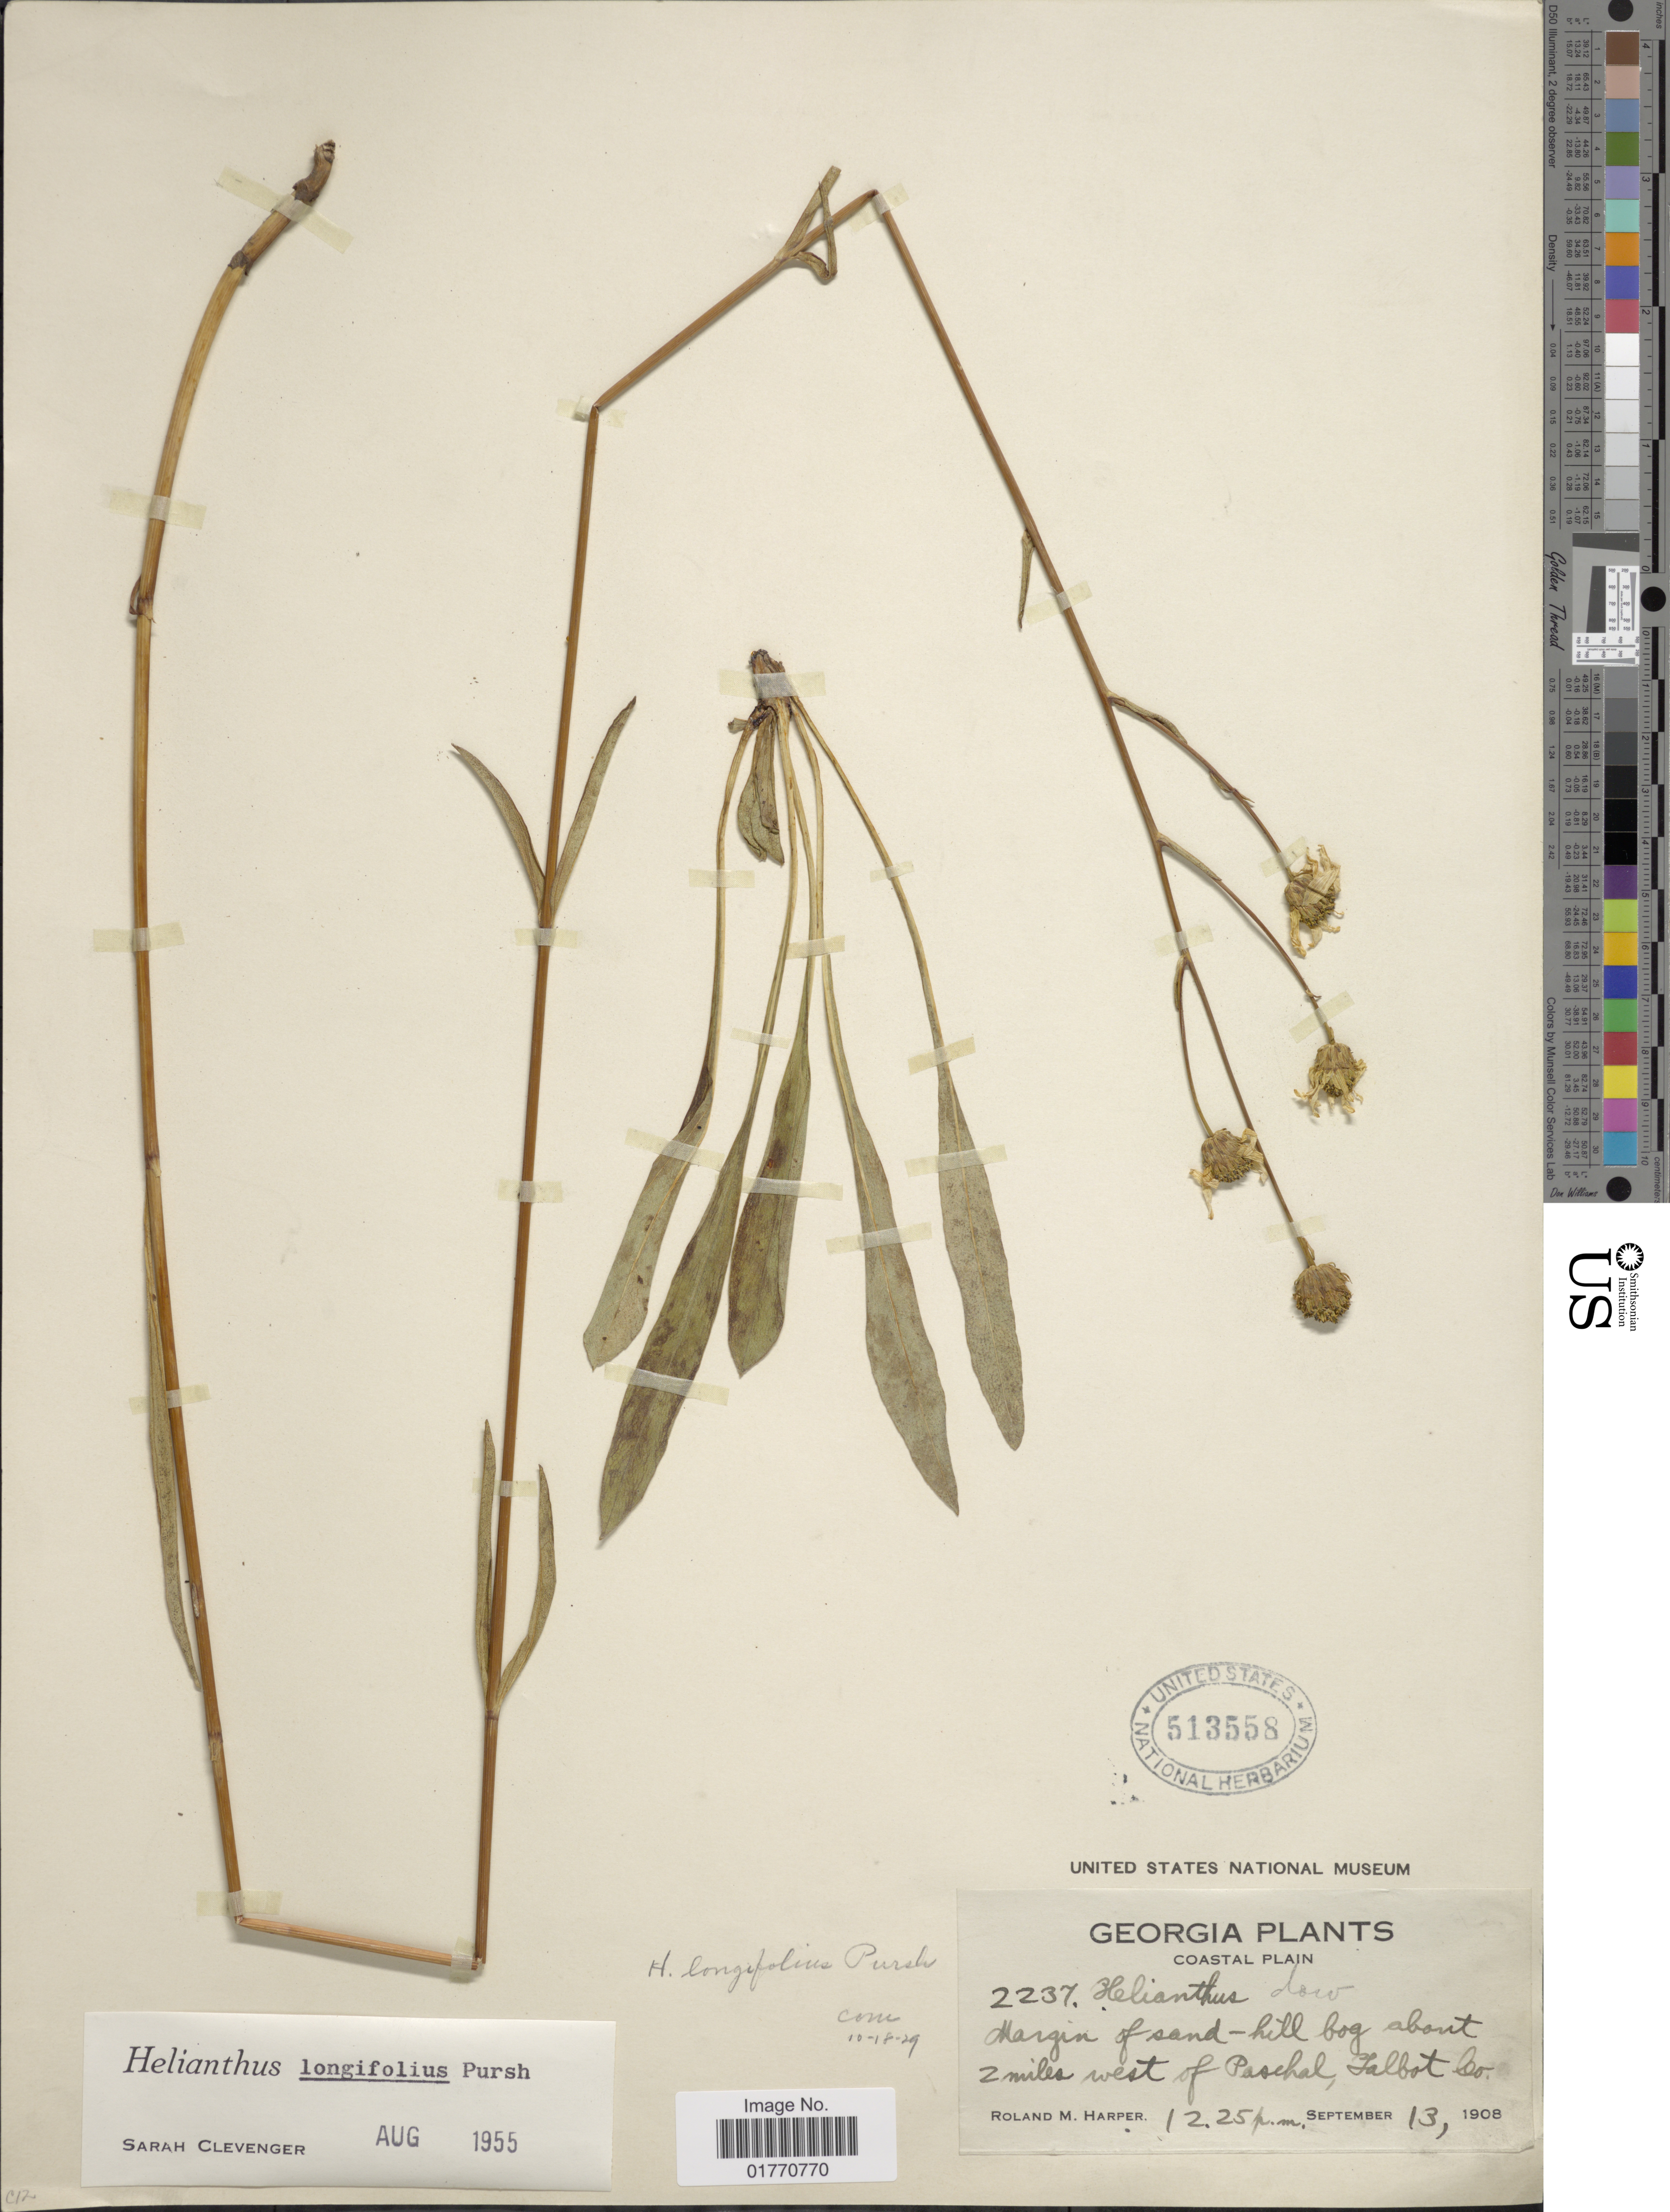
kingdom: Plantae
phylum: Tracheophyta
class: Magnoliopsida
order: Asterales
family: Asteraceae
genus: Helianthus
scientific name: Helianthus longifolius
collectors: R. M. Harper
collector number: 2237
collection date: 1908-09-13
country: United States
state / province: Georgia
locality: Margin of sand-hill bog about 2 miles west of Pachal, Talbot Co.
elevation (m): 1225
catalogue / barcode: US 513558